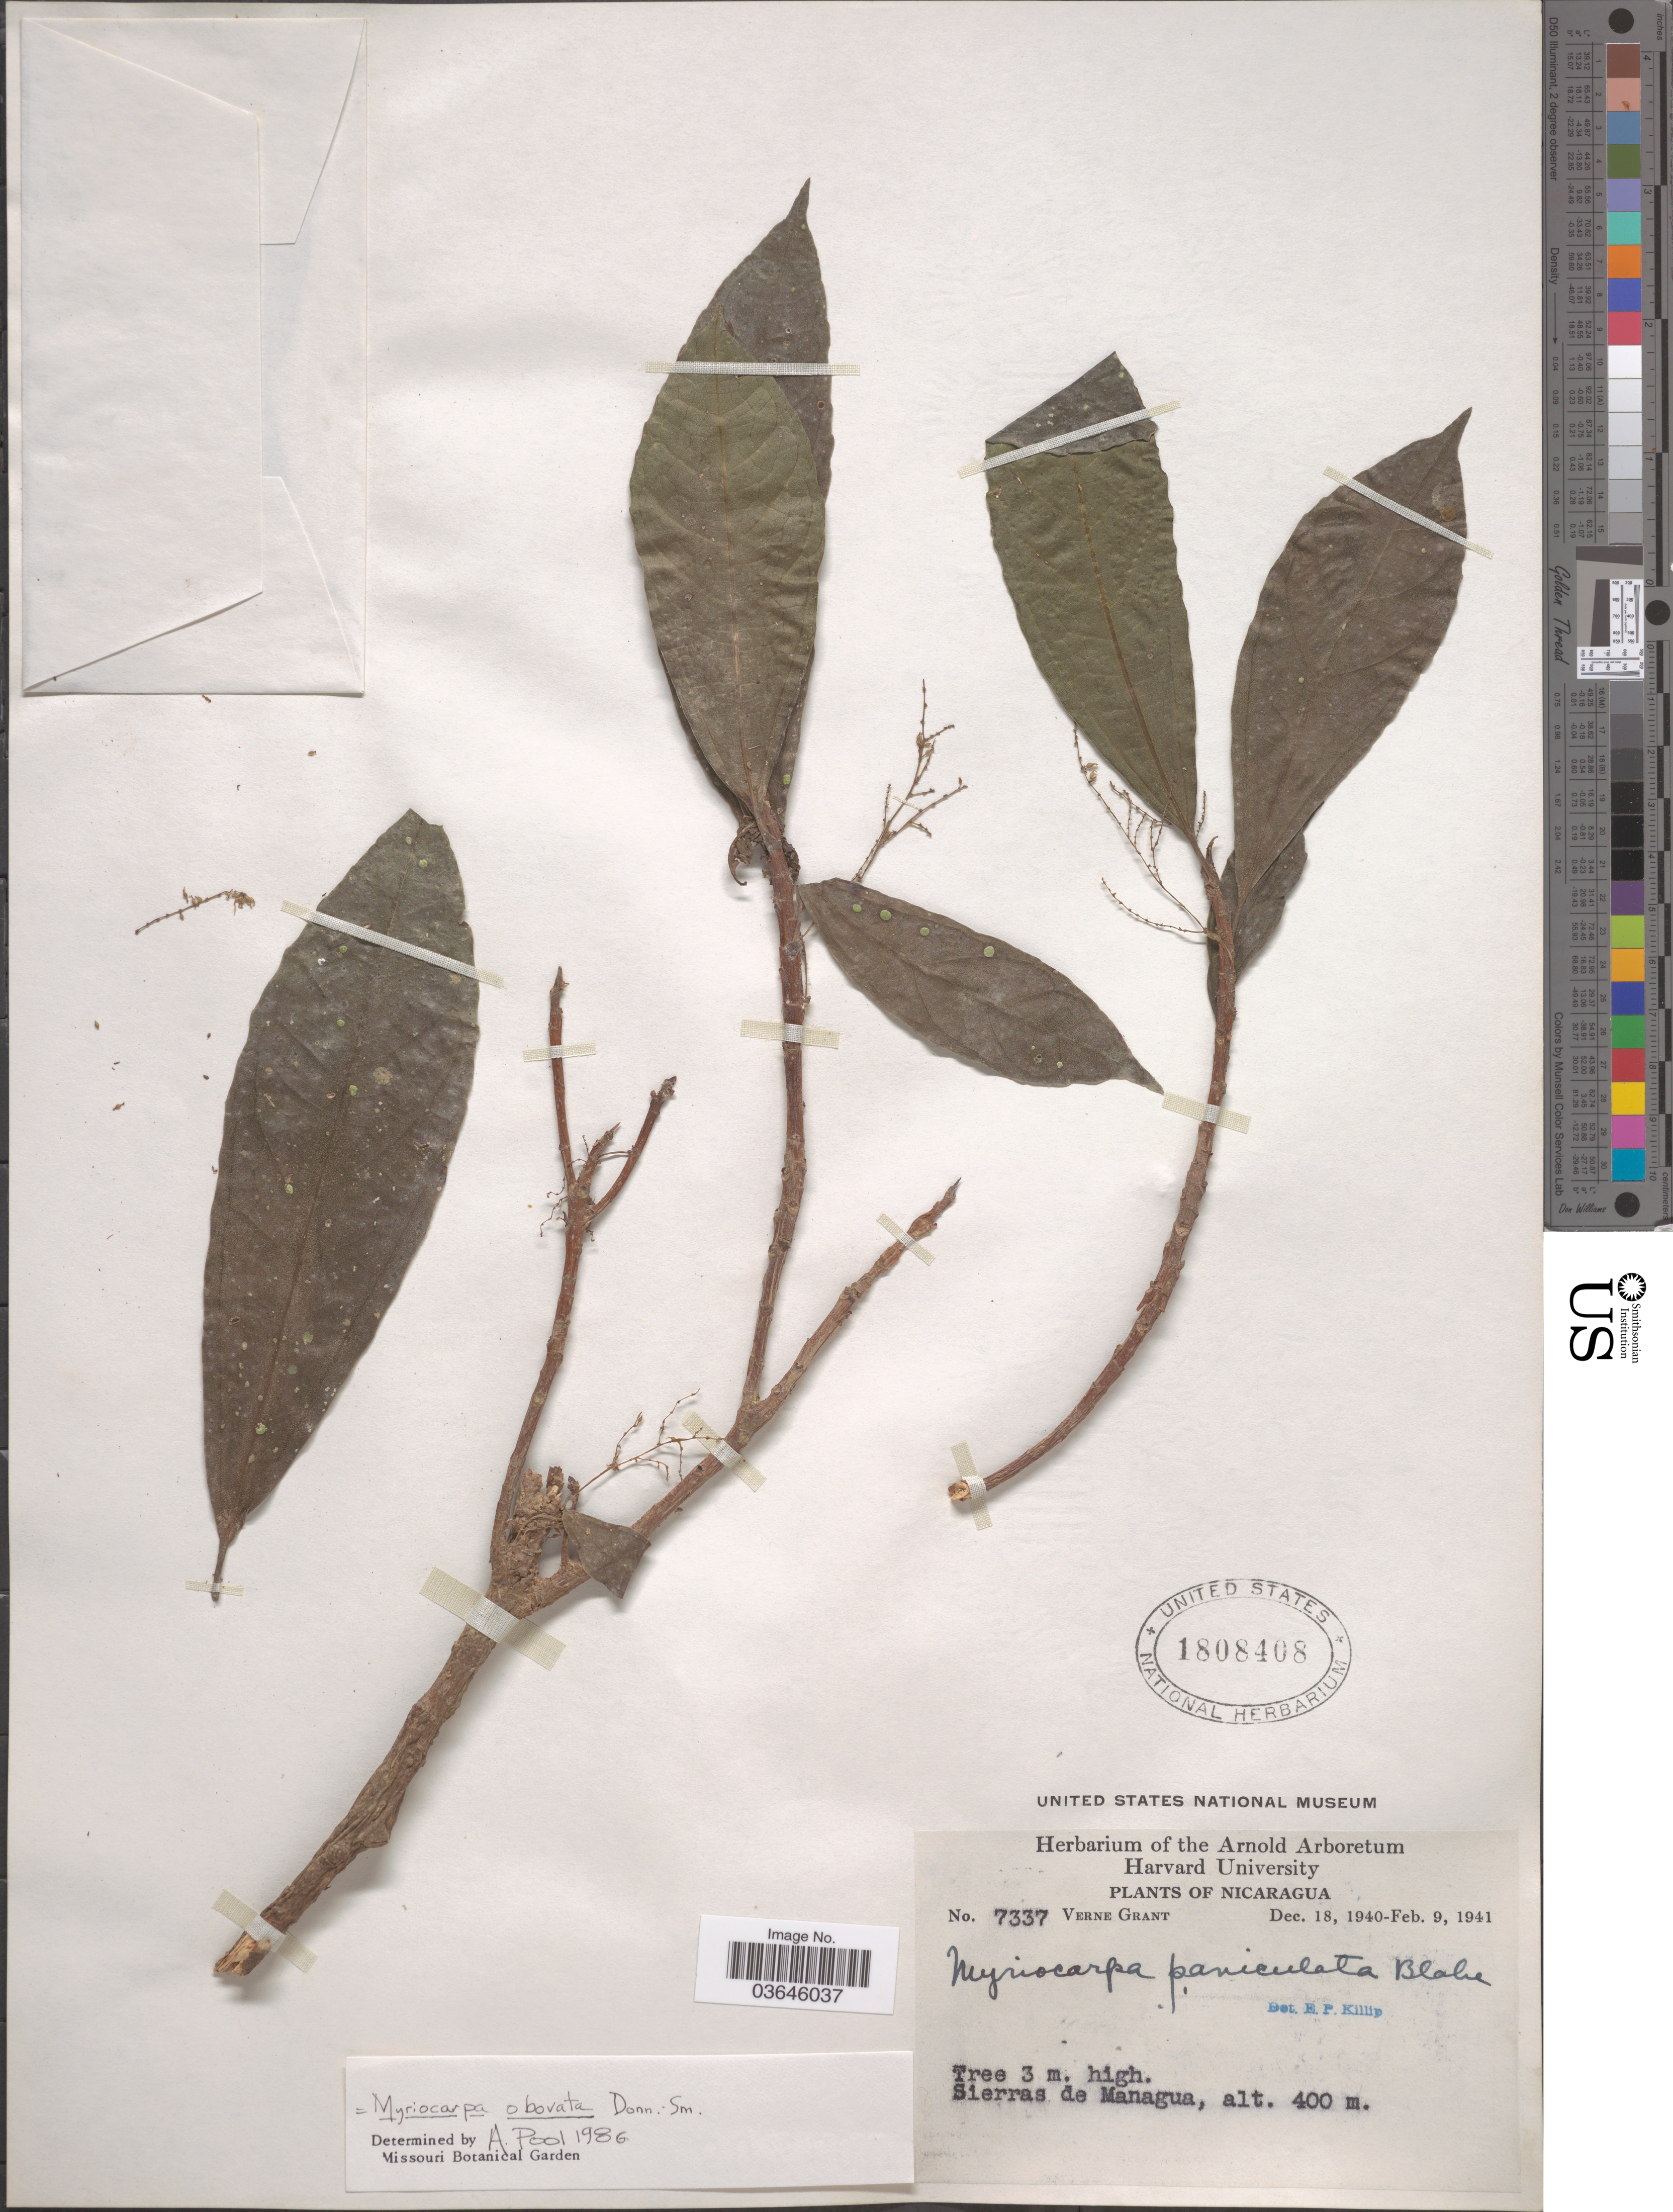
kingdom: Plantae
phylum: Tracheophyta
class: Magnoliopsida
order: Rosales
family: Urticaceae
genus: Myriocarpa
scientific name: Myriocarpa obovata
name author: Donn. Sm.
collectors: V. Grant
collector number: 7337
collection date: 1940-12-18/1941-02-09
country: Nicaragua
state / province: Managua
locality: Sierras de Managua.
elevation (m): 400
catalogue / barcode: US 1808408